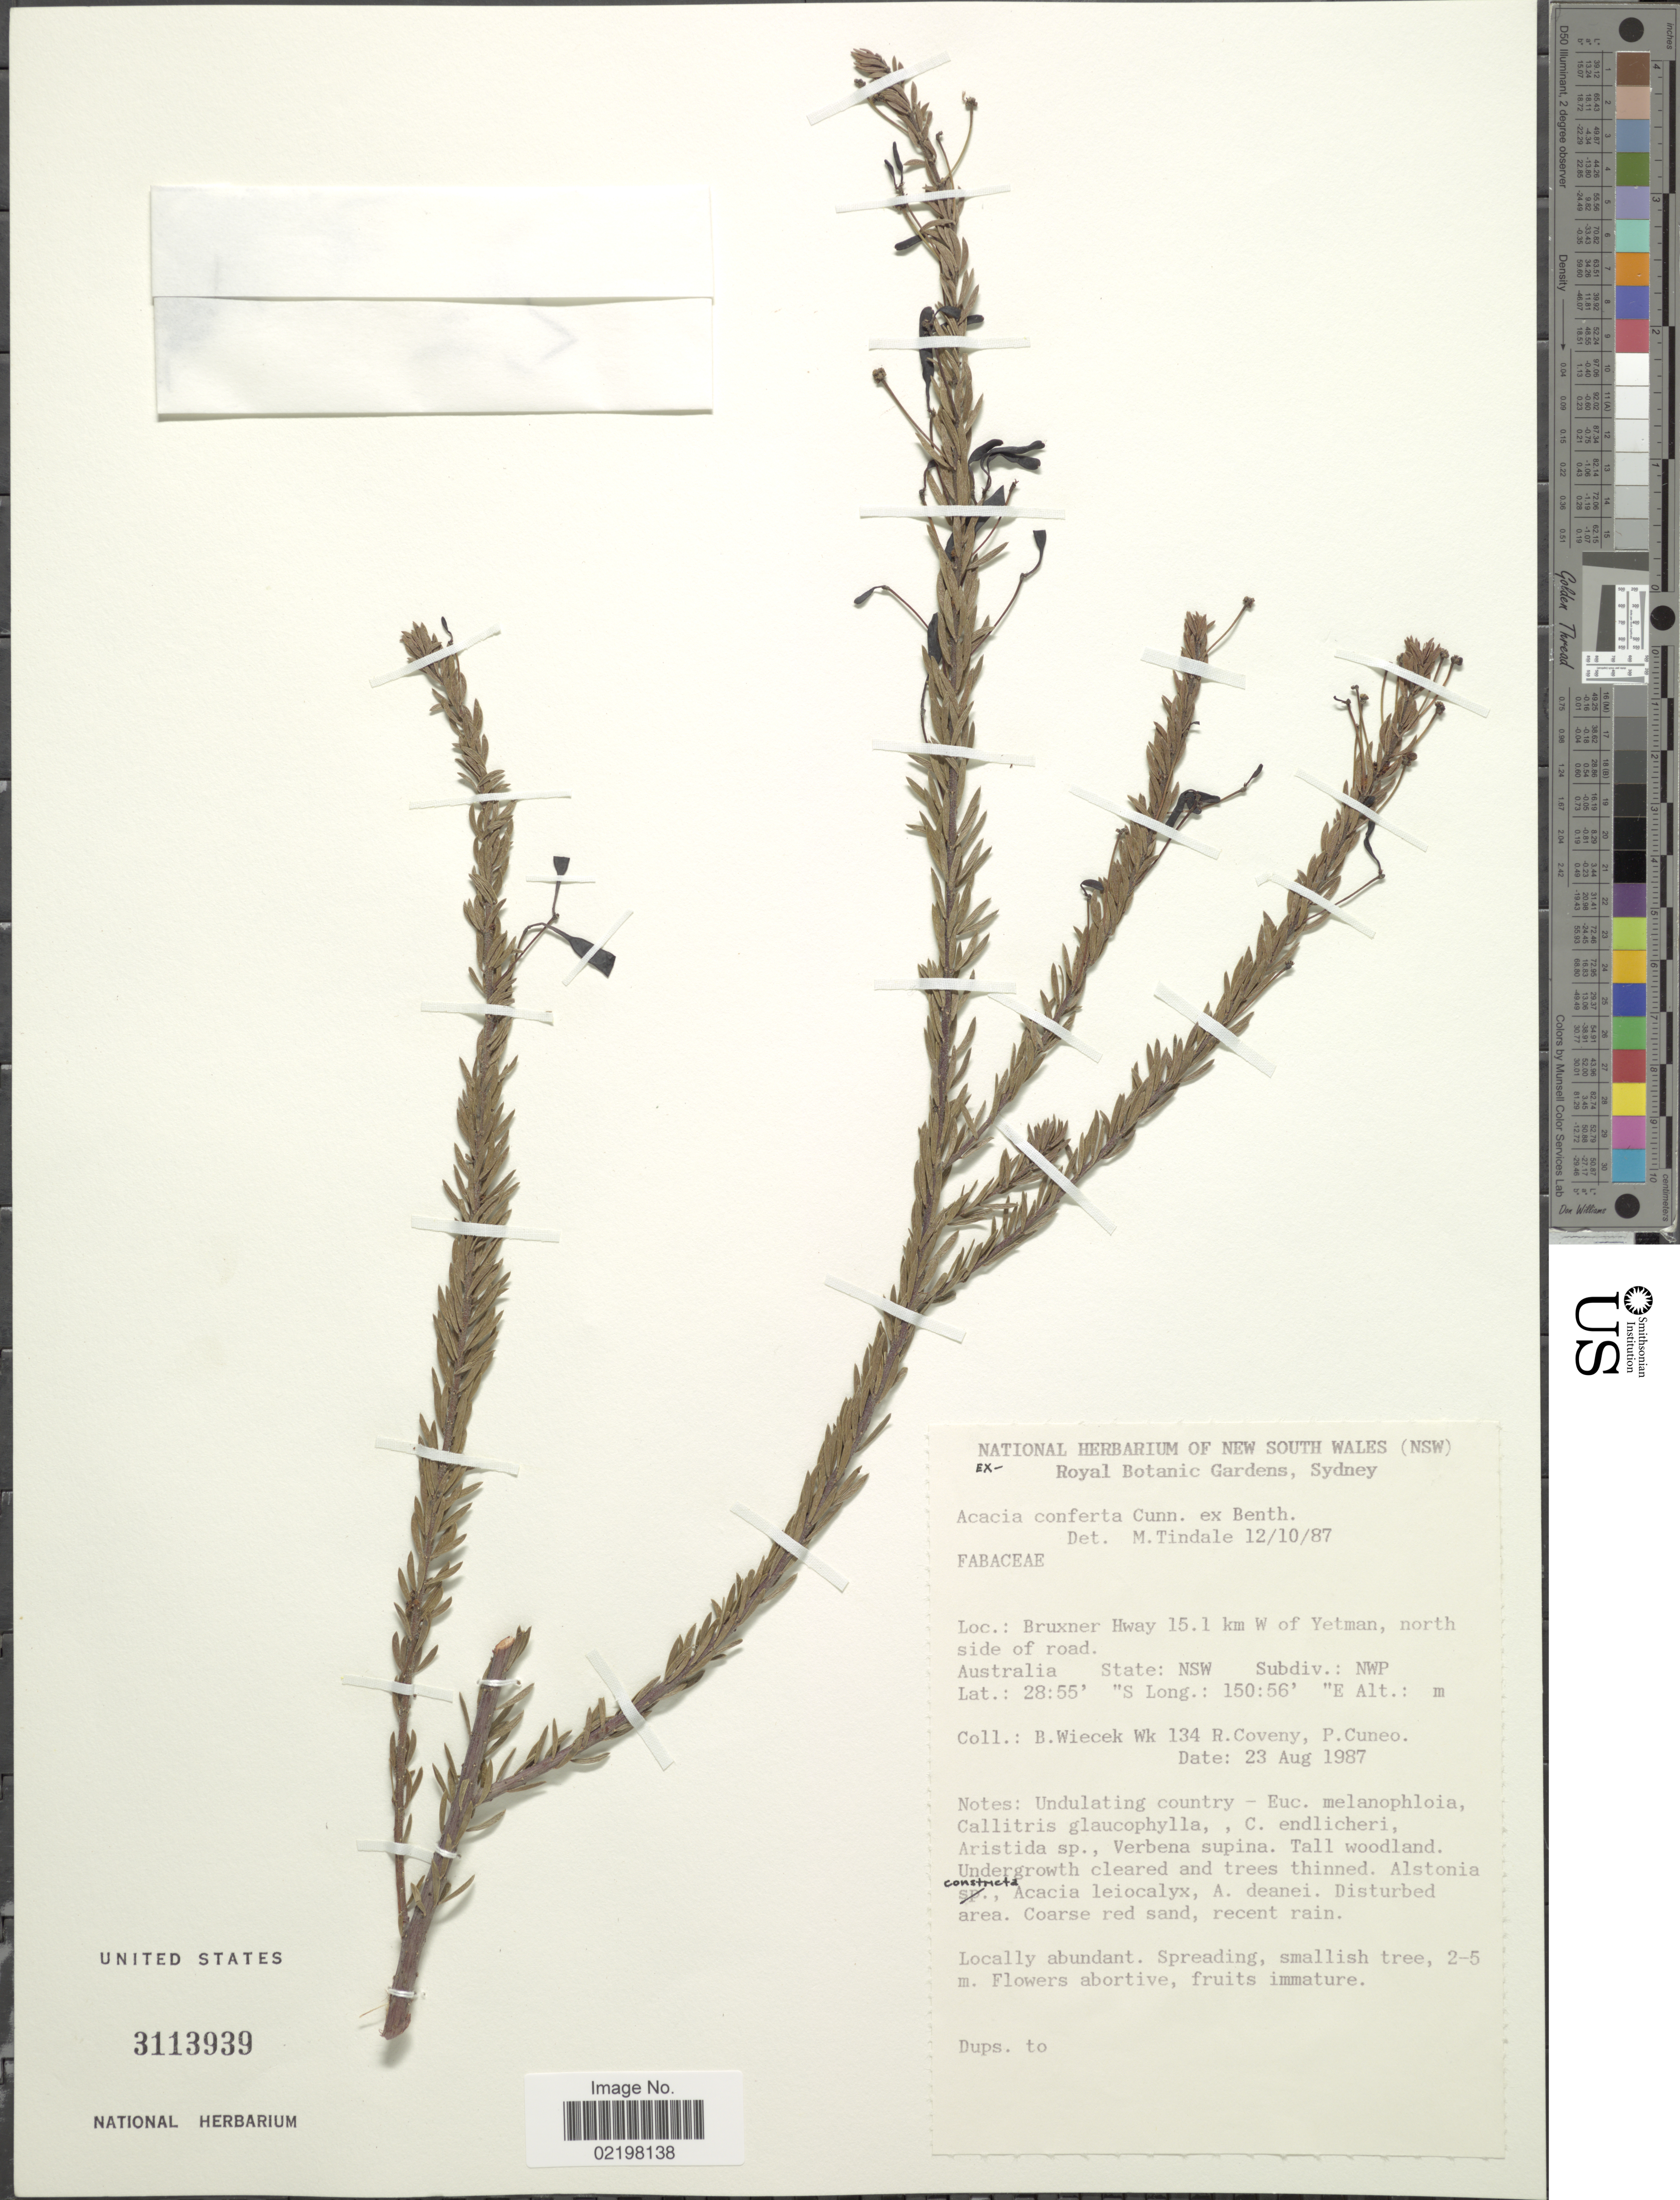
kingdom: Plantae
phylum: Tracheophyta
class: Magnoliopsida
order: Fabales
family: Fabaceae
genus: Acacia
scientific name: Acacia conferta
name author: Benth.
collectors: B. Wiecek, R. Coveny & P. Cuneo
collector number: Wk 134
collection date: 1987-08-23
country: Australia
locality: Bruxner Hway 15.1 km W of Yetman, north side of road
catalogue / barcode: US 3113939